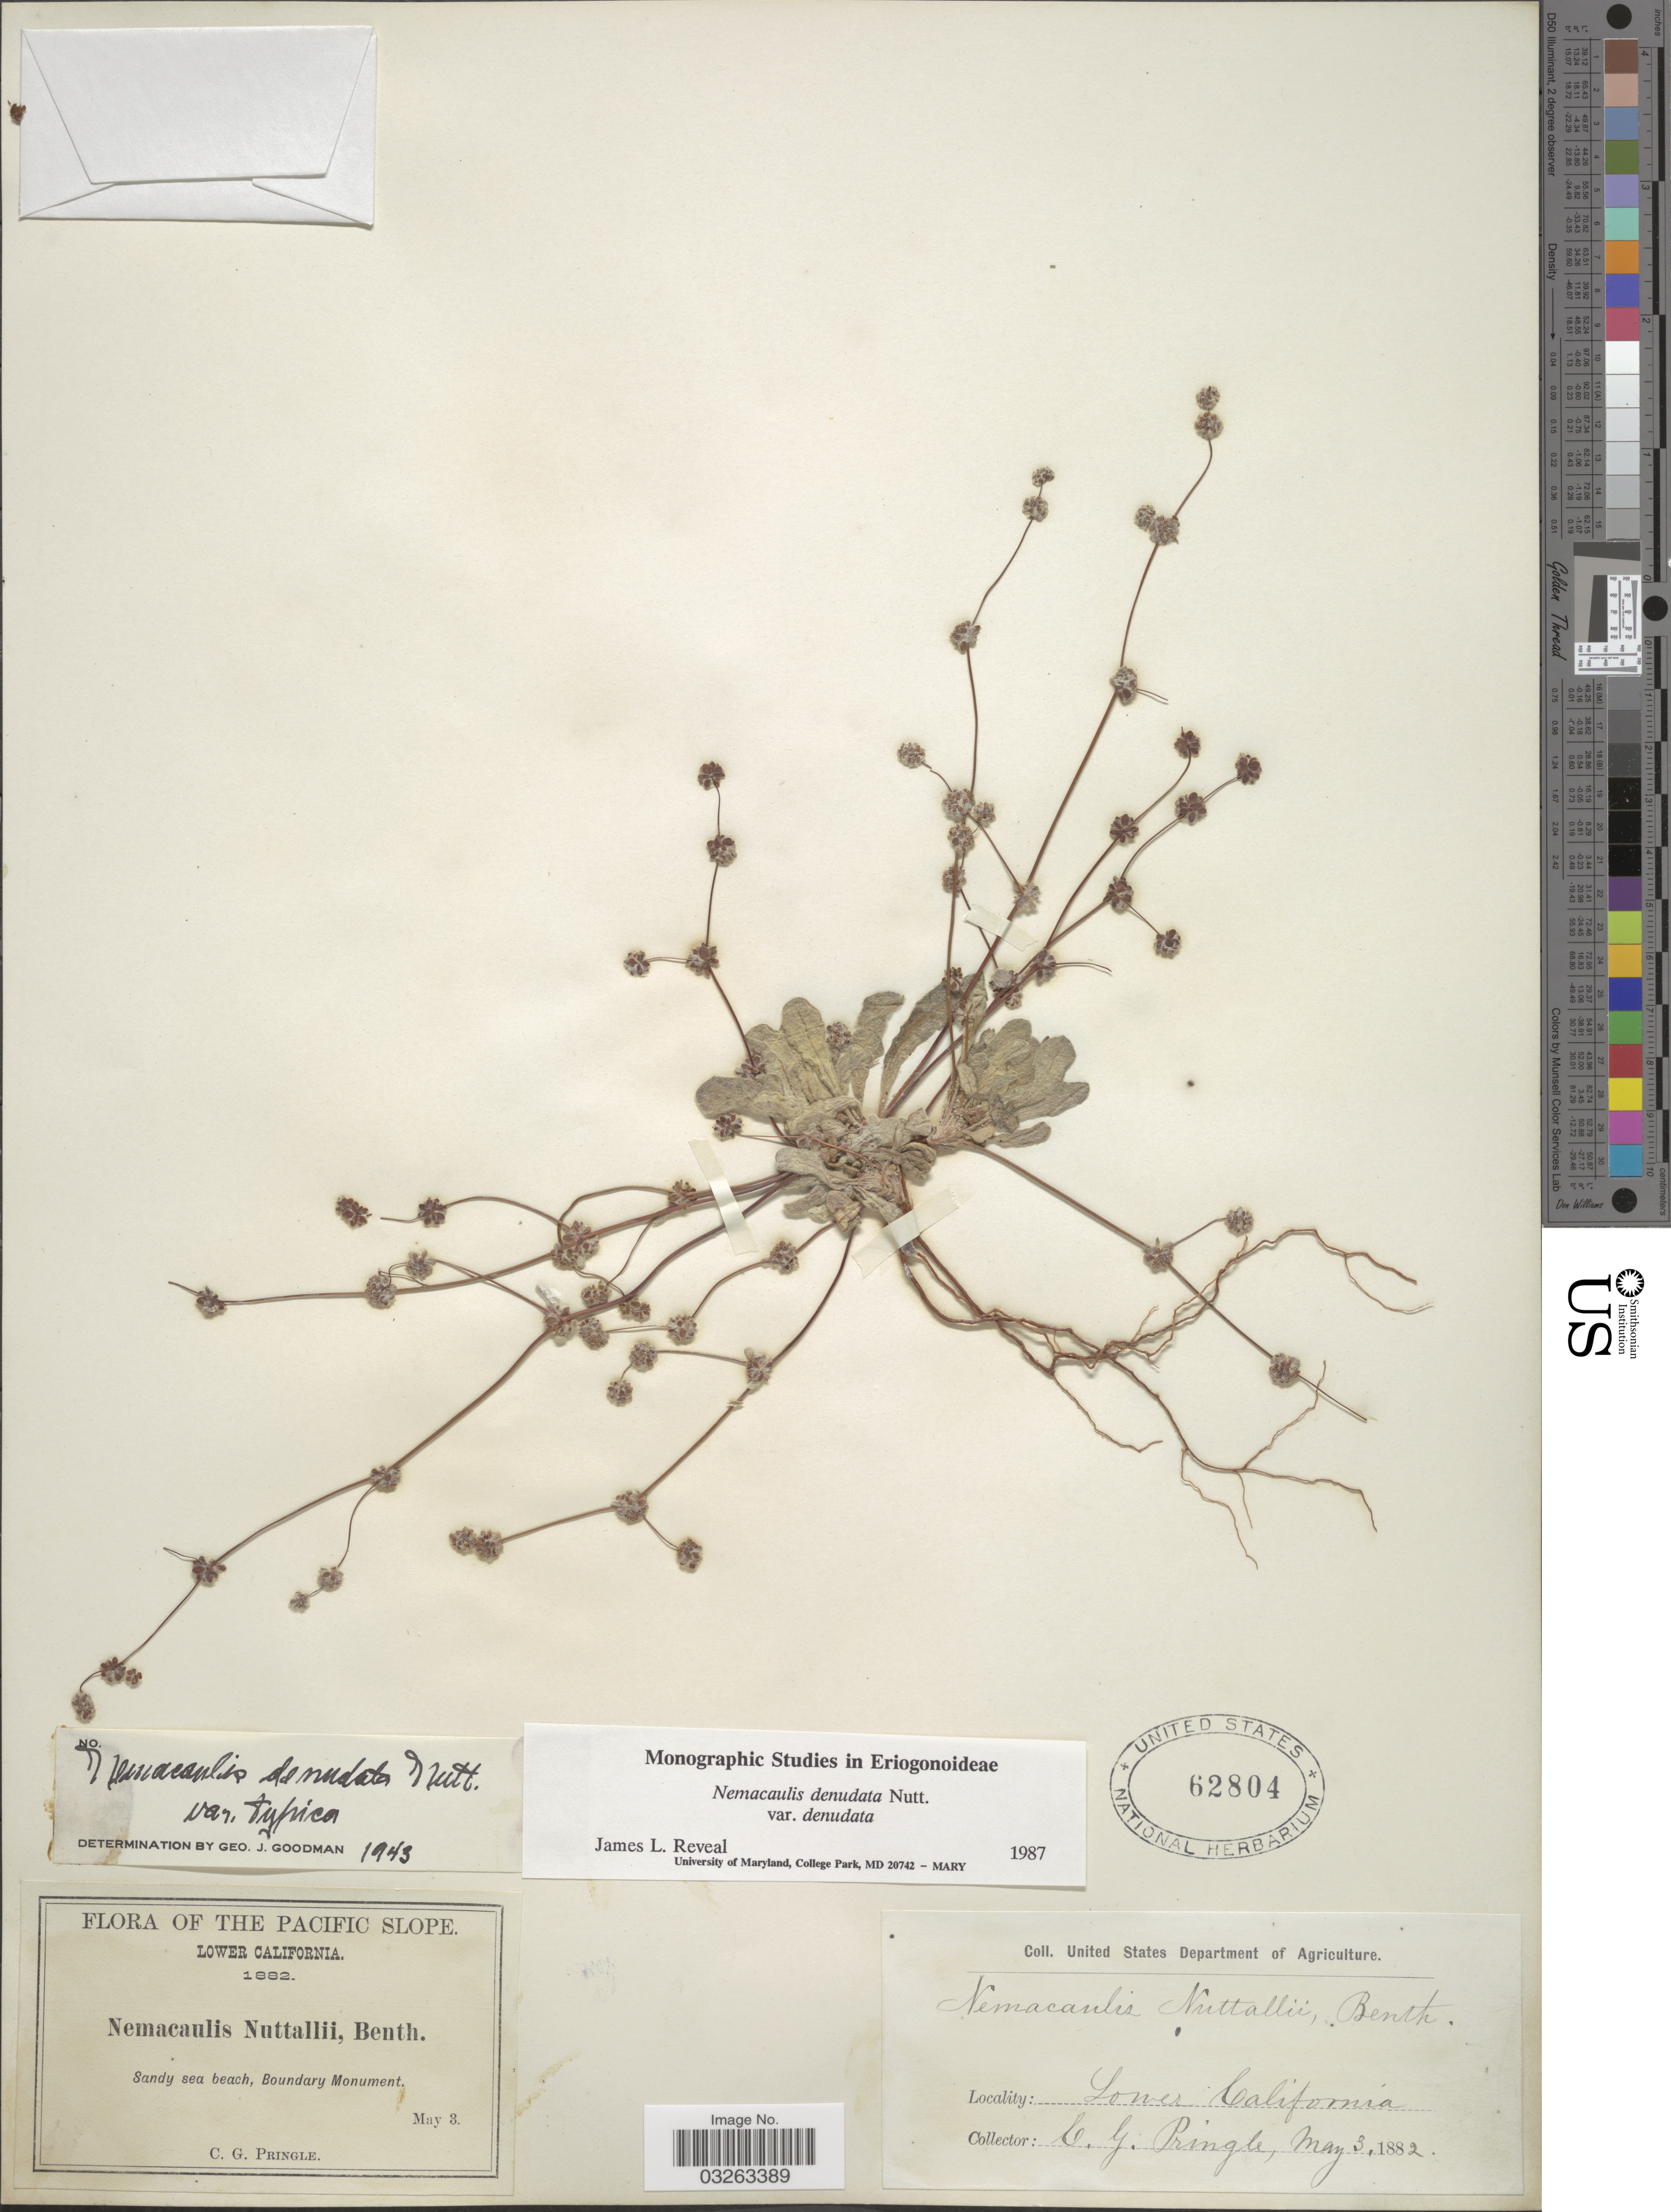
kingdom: Plantae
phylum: Tracheophyta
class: Magnoliopsida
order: Caryophyllales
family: Polygonaceae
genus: Nemacaulis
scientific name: Nemacaulis denudata var. denudata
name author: Nutt.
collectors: C. G. Pringle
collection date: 1882-05-03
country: Mexico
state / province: Baja California Norte (?)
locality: Pacific Coast. Lower California. Sandy sea beach, Boundary Monument.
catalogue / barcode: US 62804